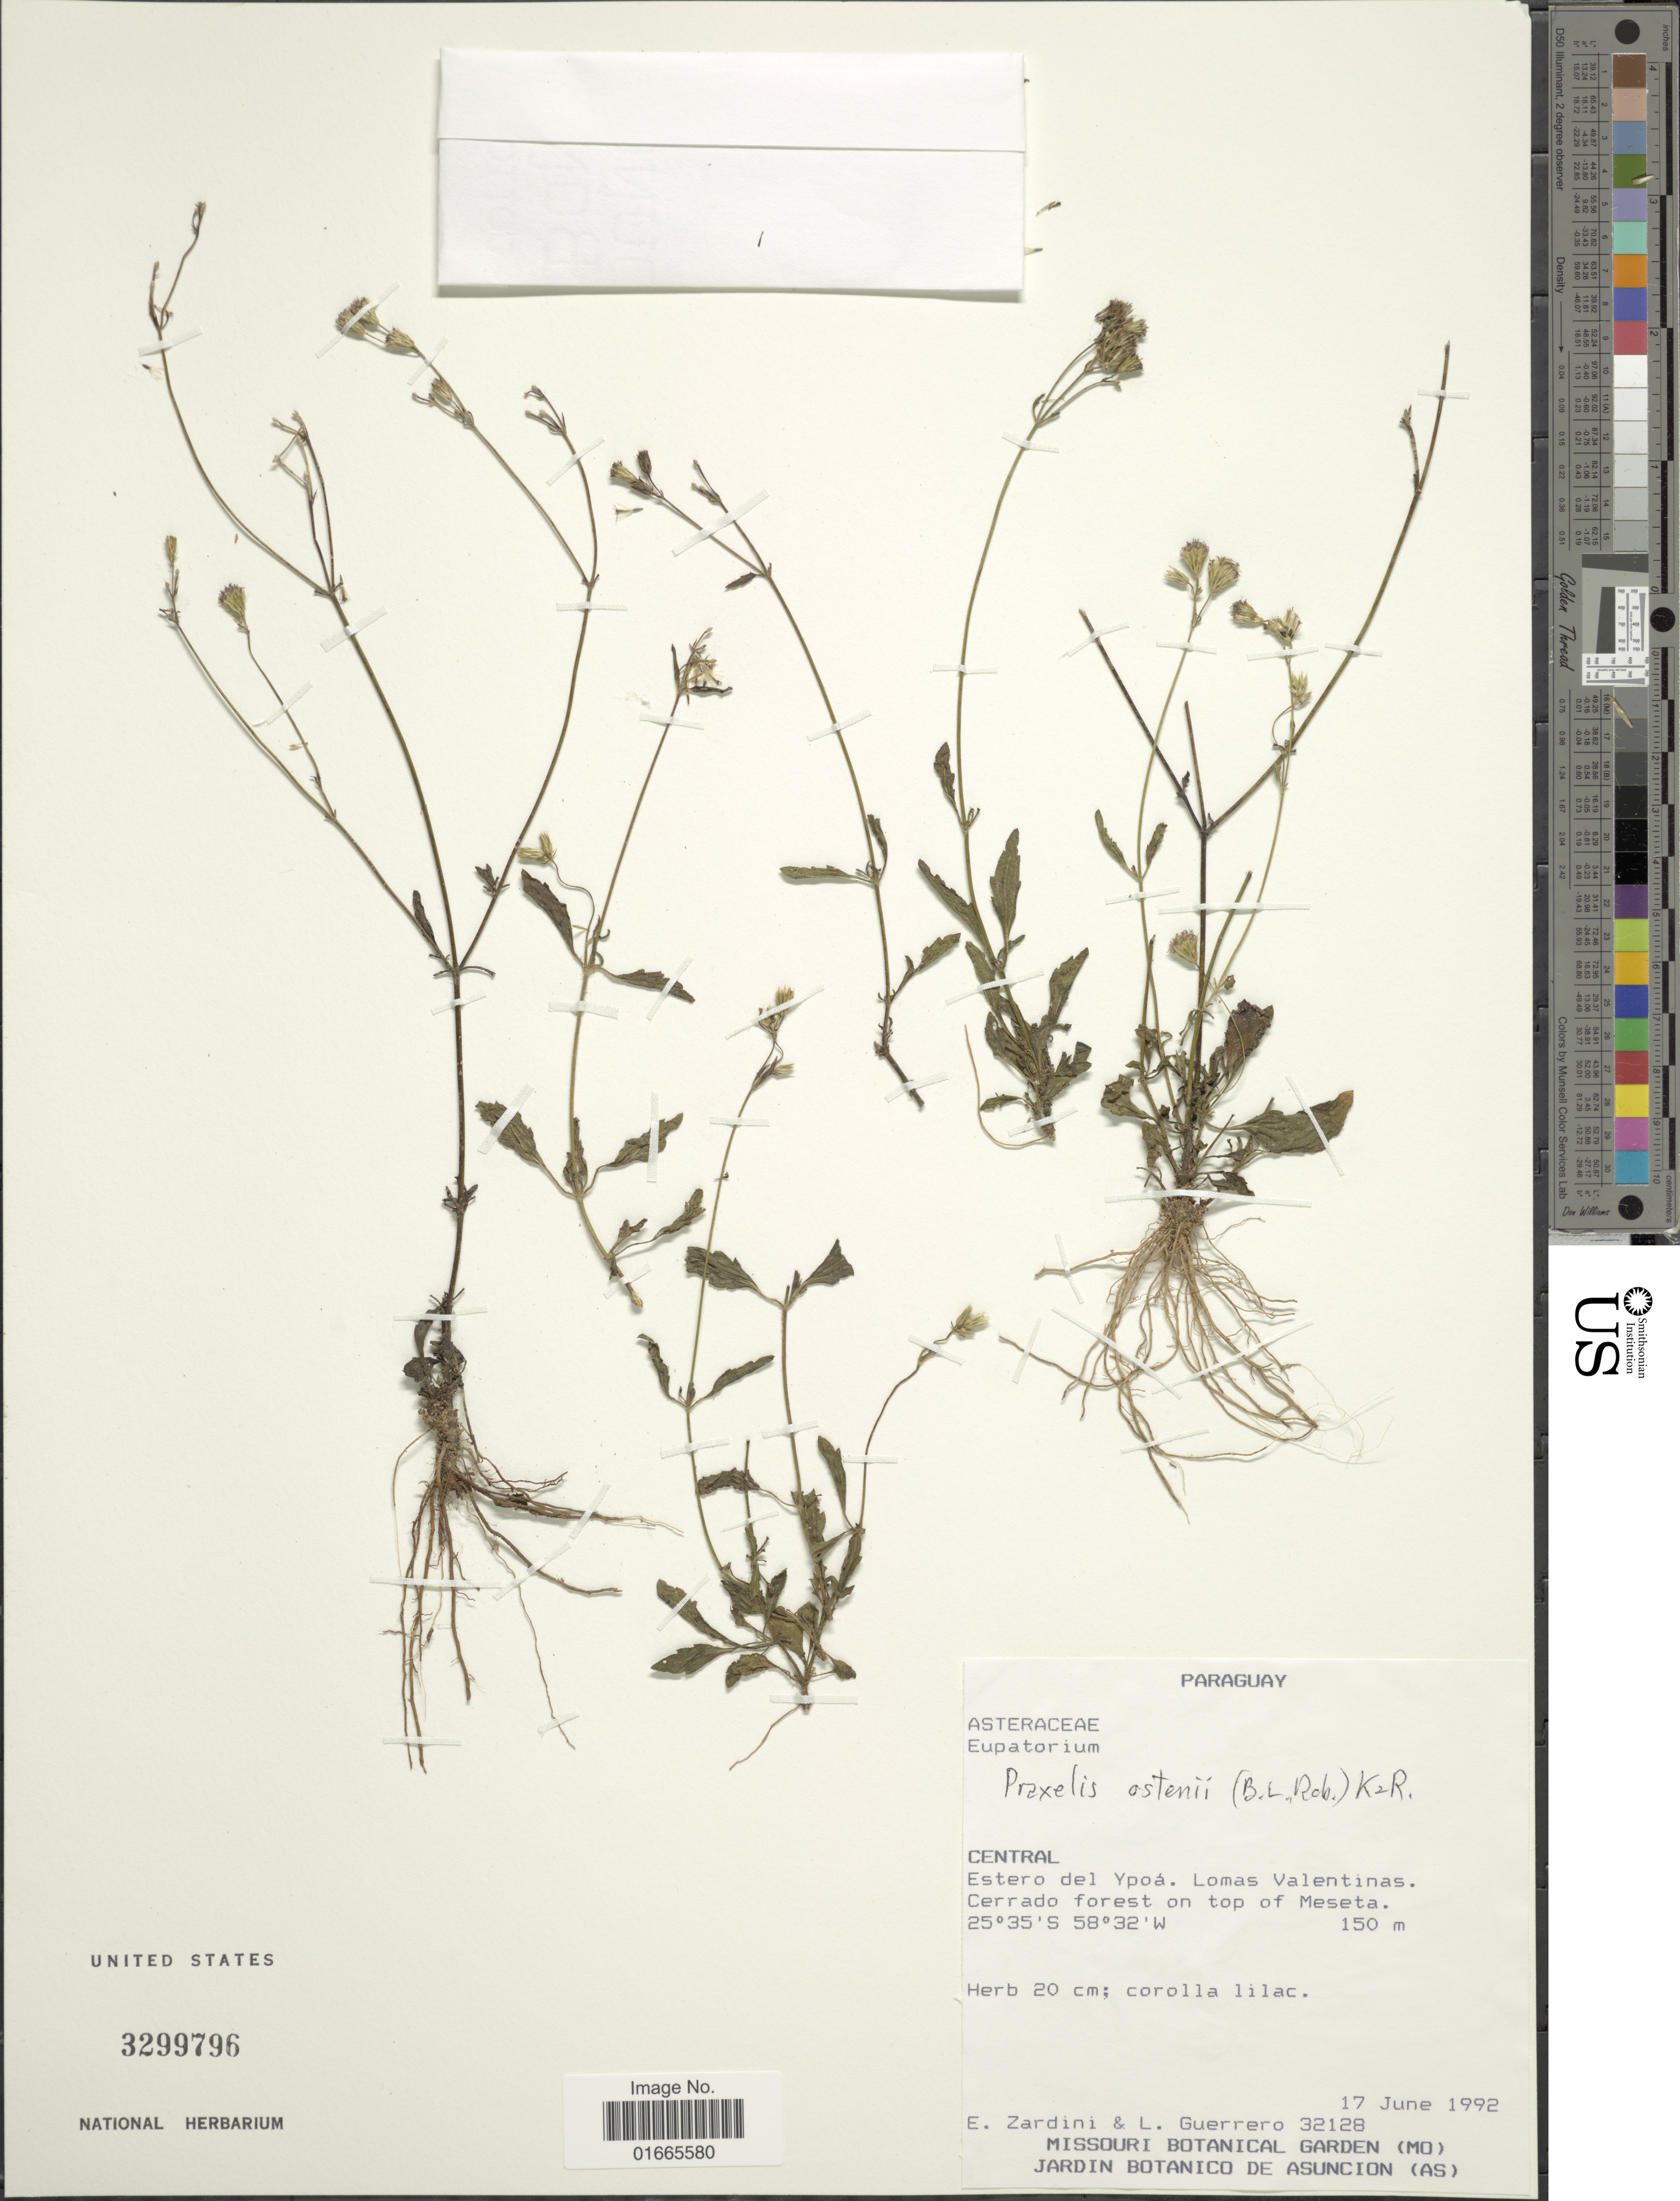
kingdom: Plantae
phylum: Tracheophyta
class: Magnoliopsida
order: Asterales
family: Asteraceae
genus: Praxelis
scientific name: Praxelis ostenii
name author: (B.L. Rob.) R.M. King & H. Rob.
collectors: E. M. Zardini & L. Guerrero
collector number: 32128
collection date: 1992-06-17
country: Paraguay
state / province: Central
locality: Estero del Ypoá, Pindoty. Lomas Valentinas.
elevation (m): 150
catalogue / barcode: US 3299796